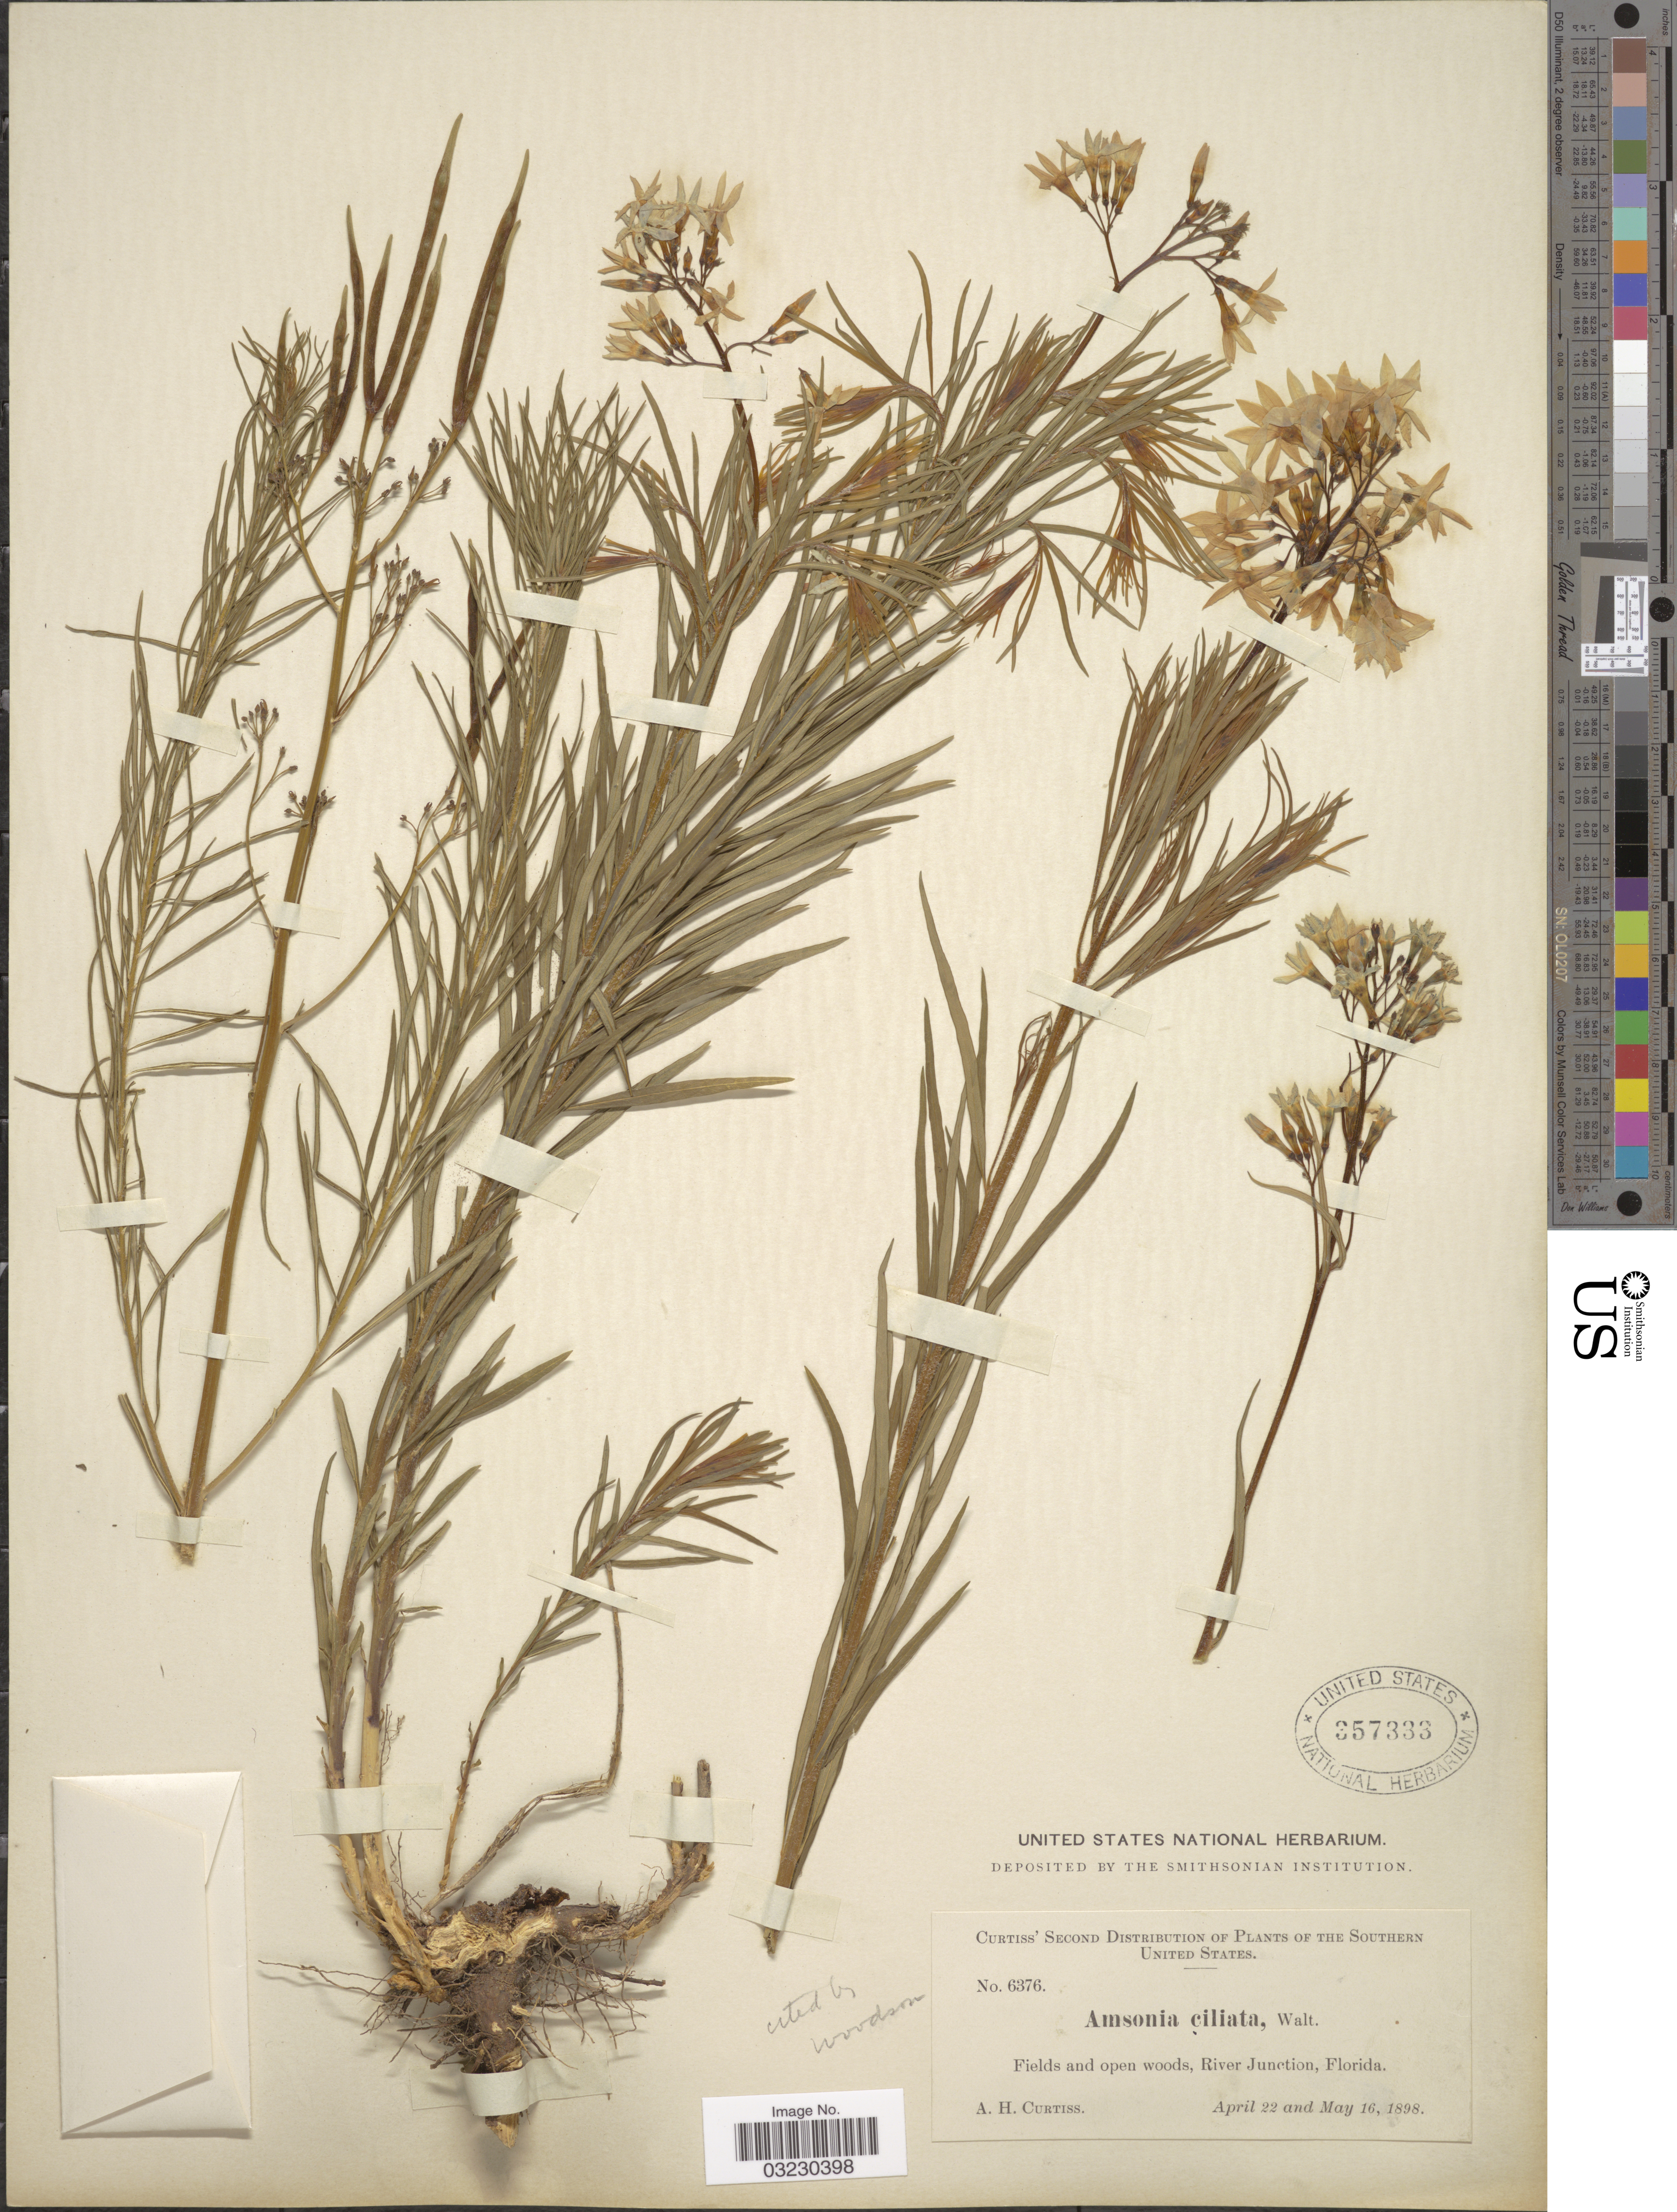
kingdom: Plantae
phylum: Tracheophyta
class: Magnoliopsida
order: Gentianales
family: Apocynaceae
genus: Amsonia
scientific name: Amsonia ciliata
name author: Walter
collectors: A. H. Curtiss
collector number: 6376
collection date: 1898-04-22/1898-05-16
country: United States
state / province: Florida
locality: The Southern United States. River Junction.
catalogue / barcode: US 357333